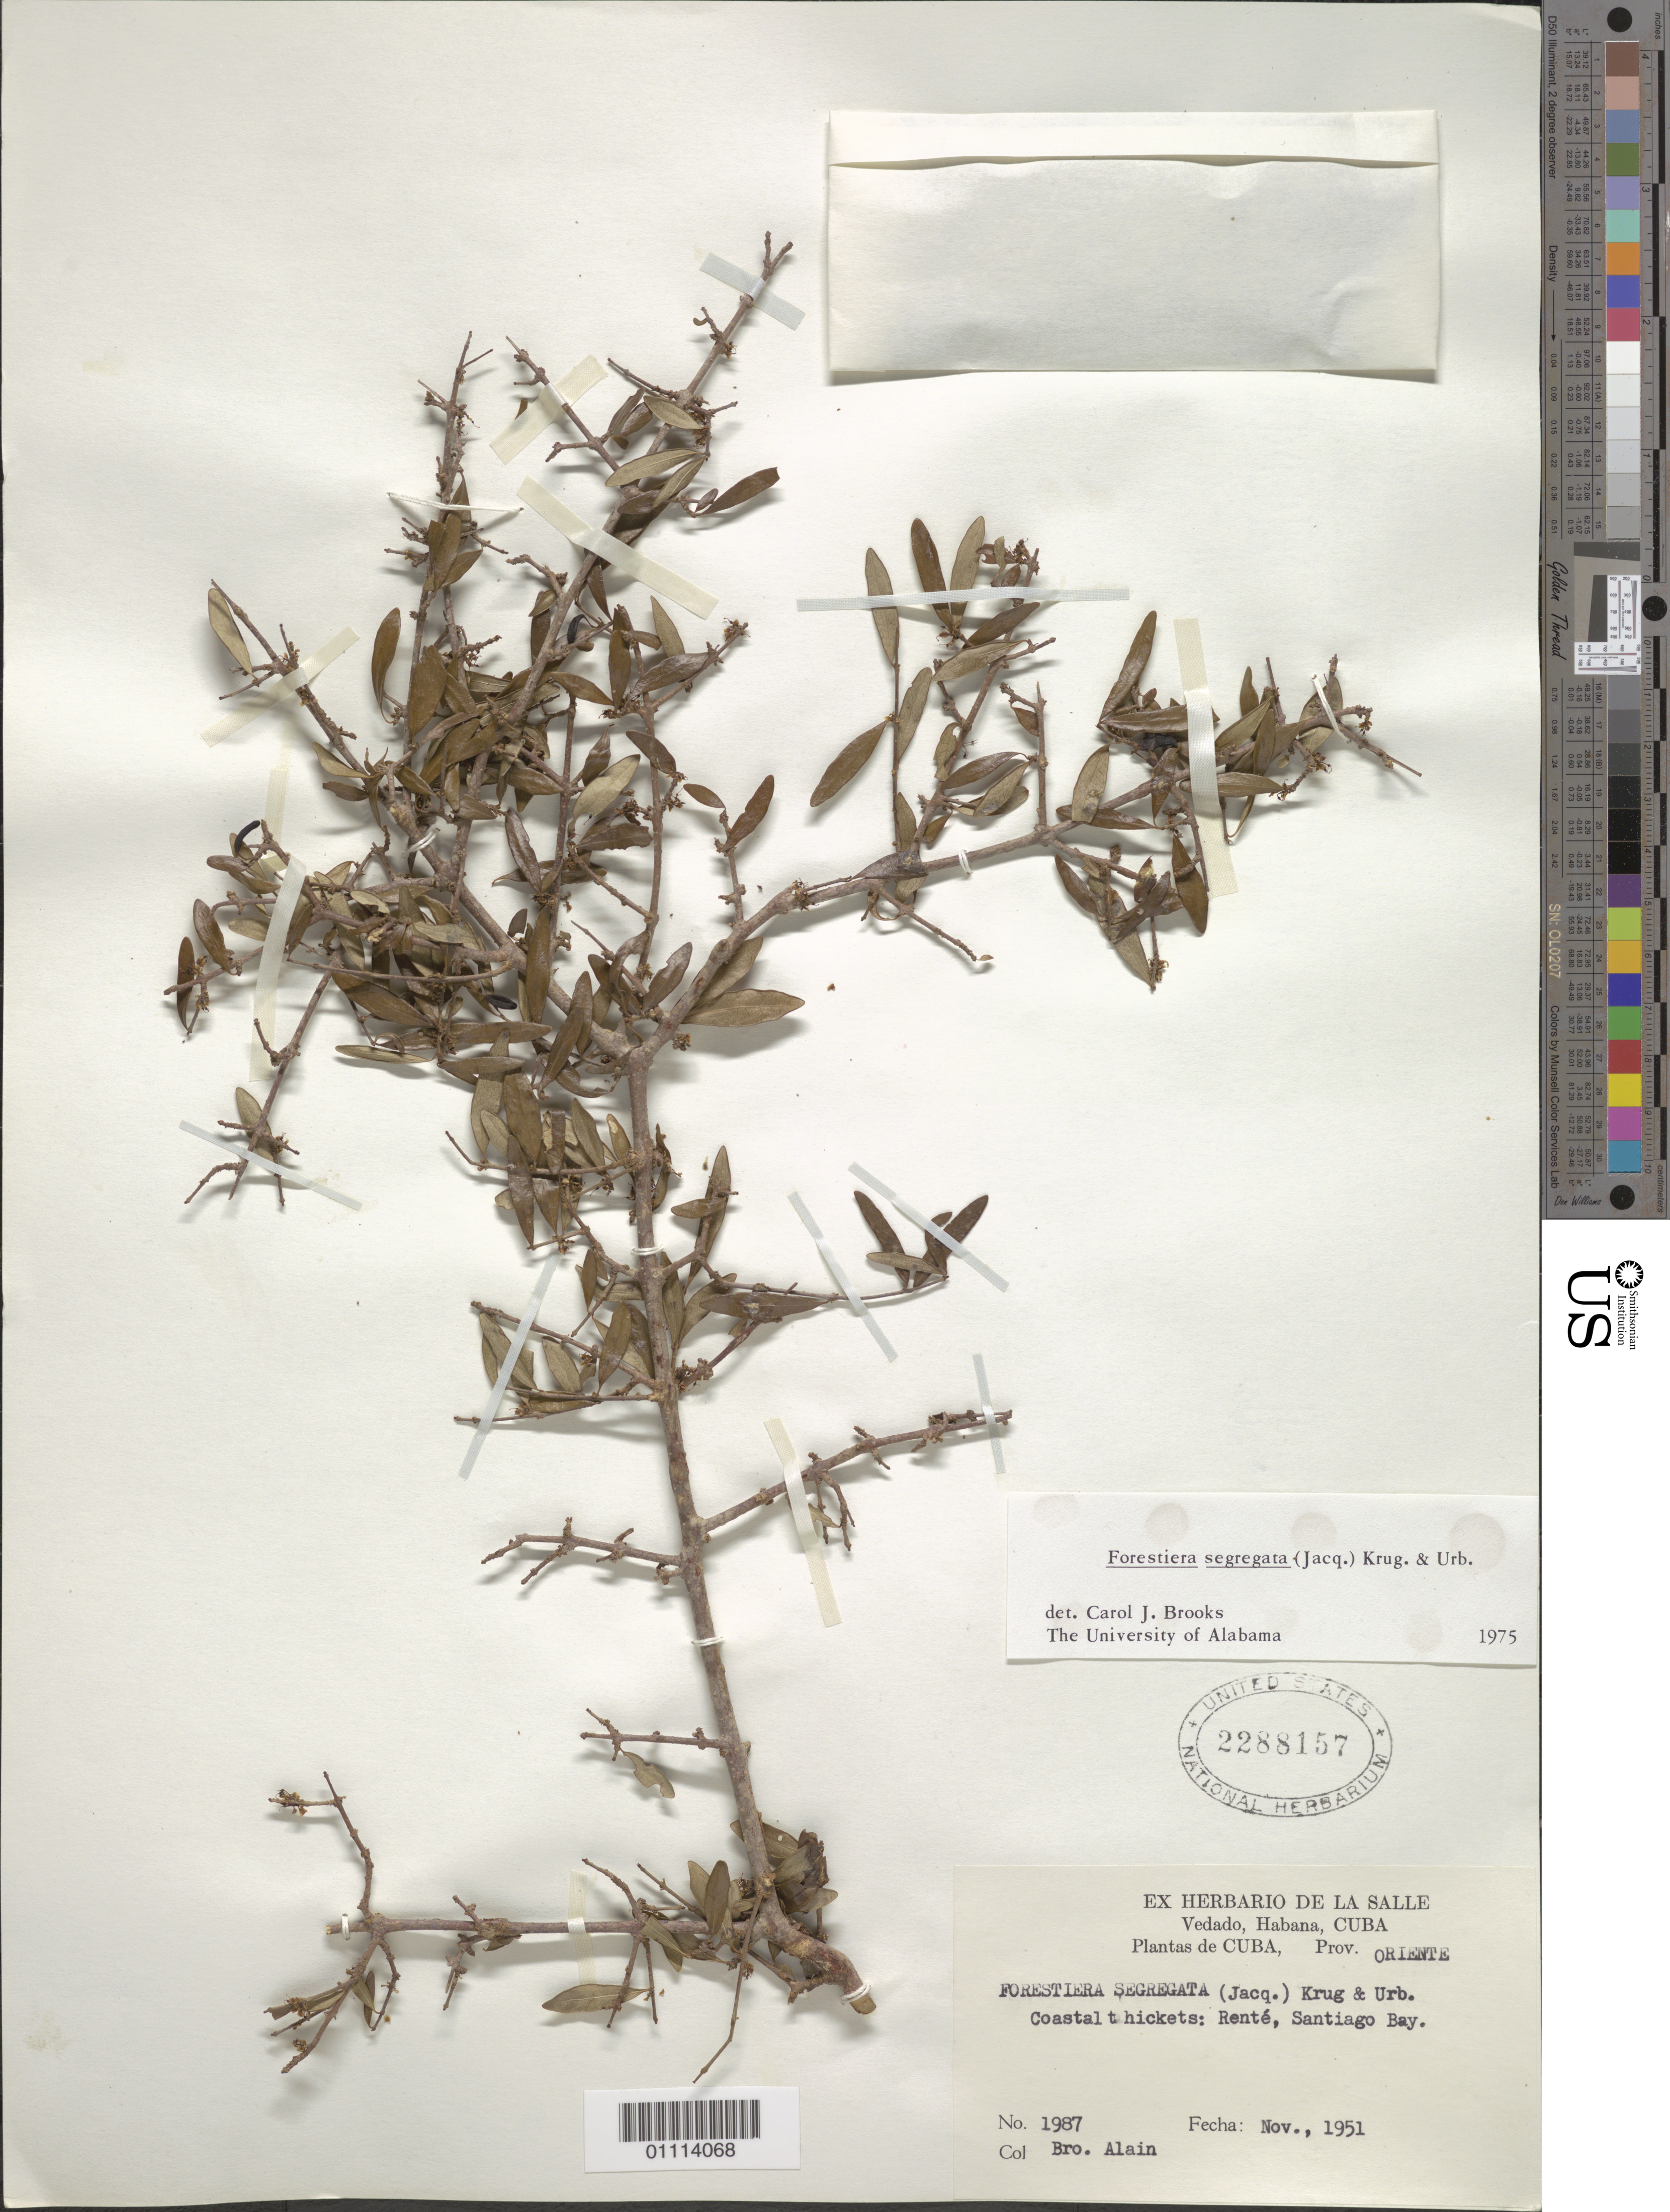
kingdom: Plantae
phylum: Tracheophyta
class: Magnoliopsida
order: Lamiales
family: Oleaceae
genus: Forestiera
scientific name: Forestiera segregata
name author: (Jacq.) Krug & Urb.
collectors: A. H. Liogier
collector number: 1987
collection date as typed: Nov 1951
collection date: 1951-11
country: Cuba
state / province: Santiago de Cuba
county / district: Santiago De Cuba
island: Cuba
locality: Coastal thickets: rente, Santiago Bay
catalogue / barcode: US 2288157